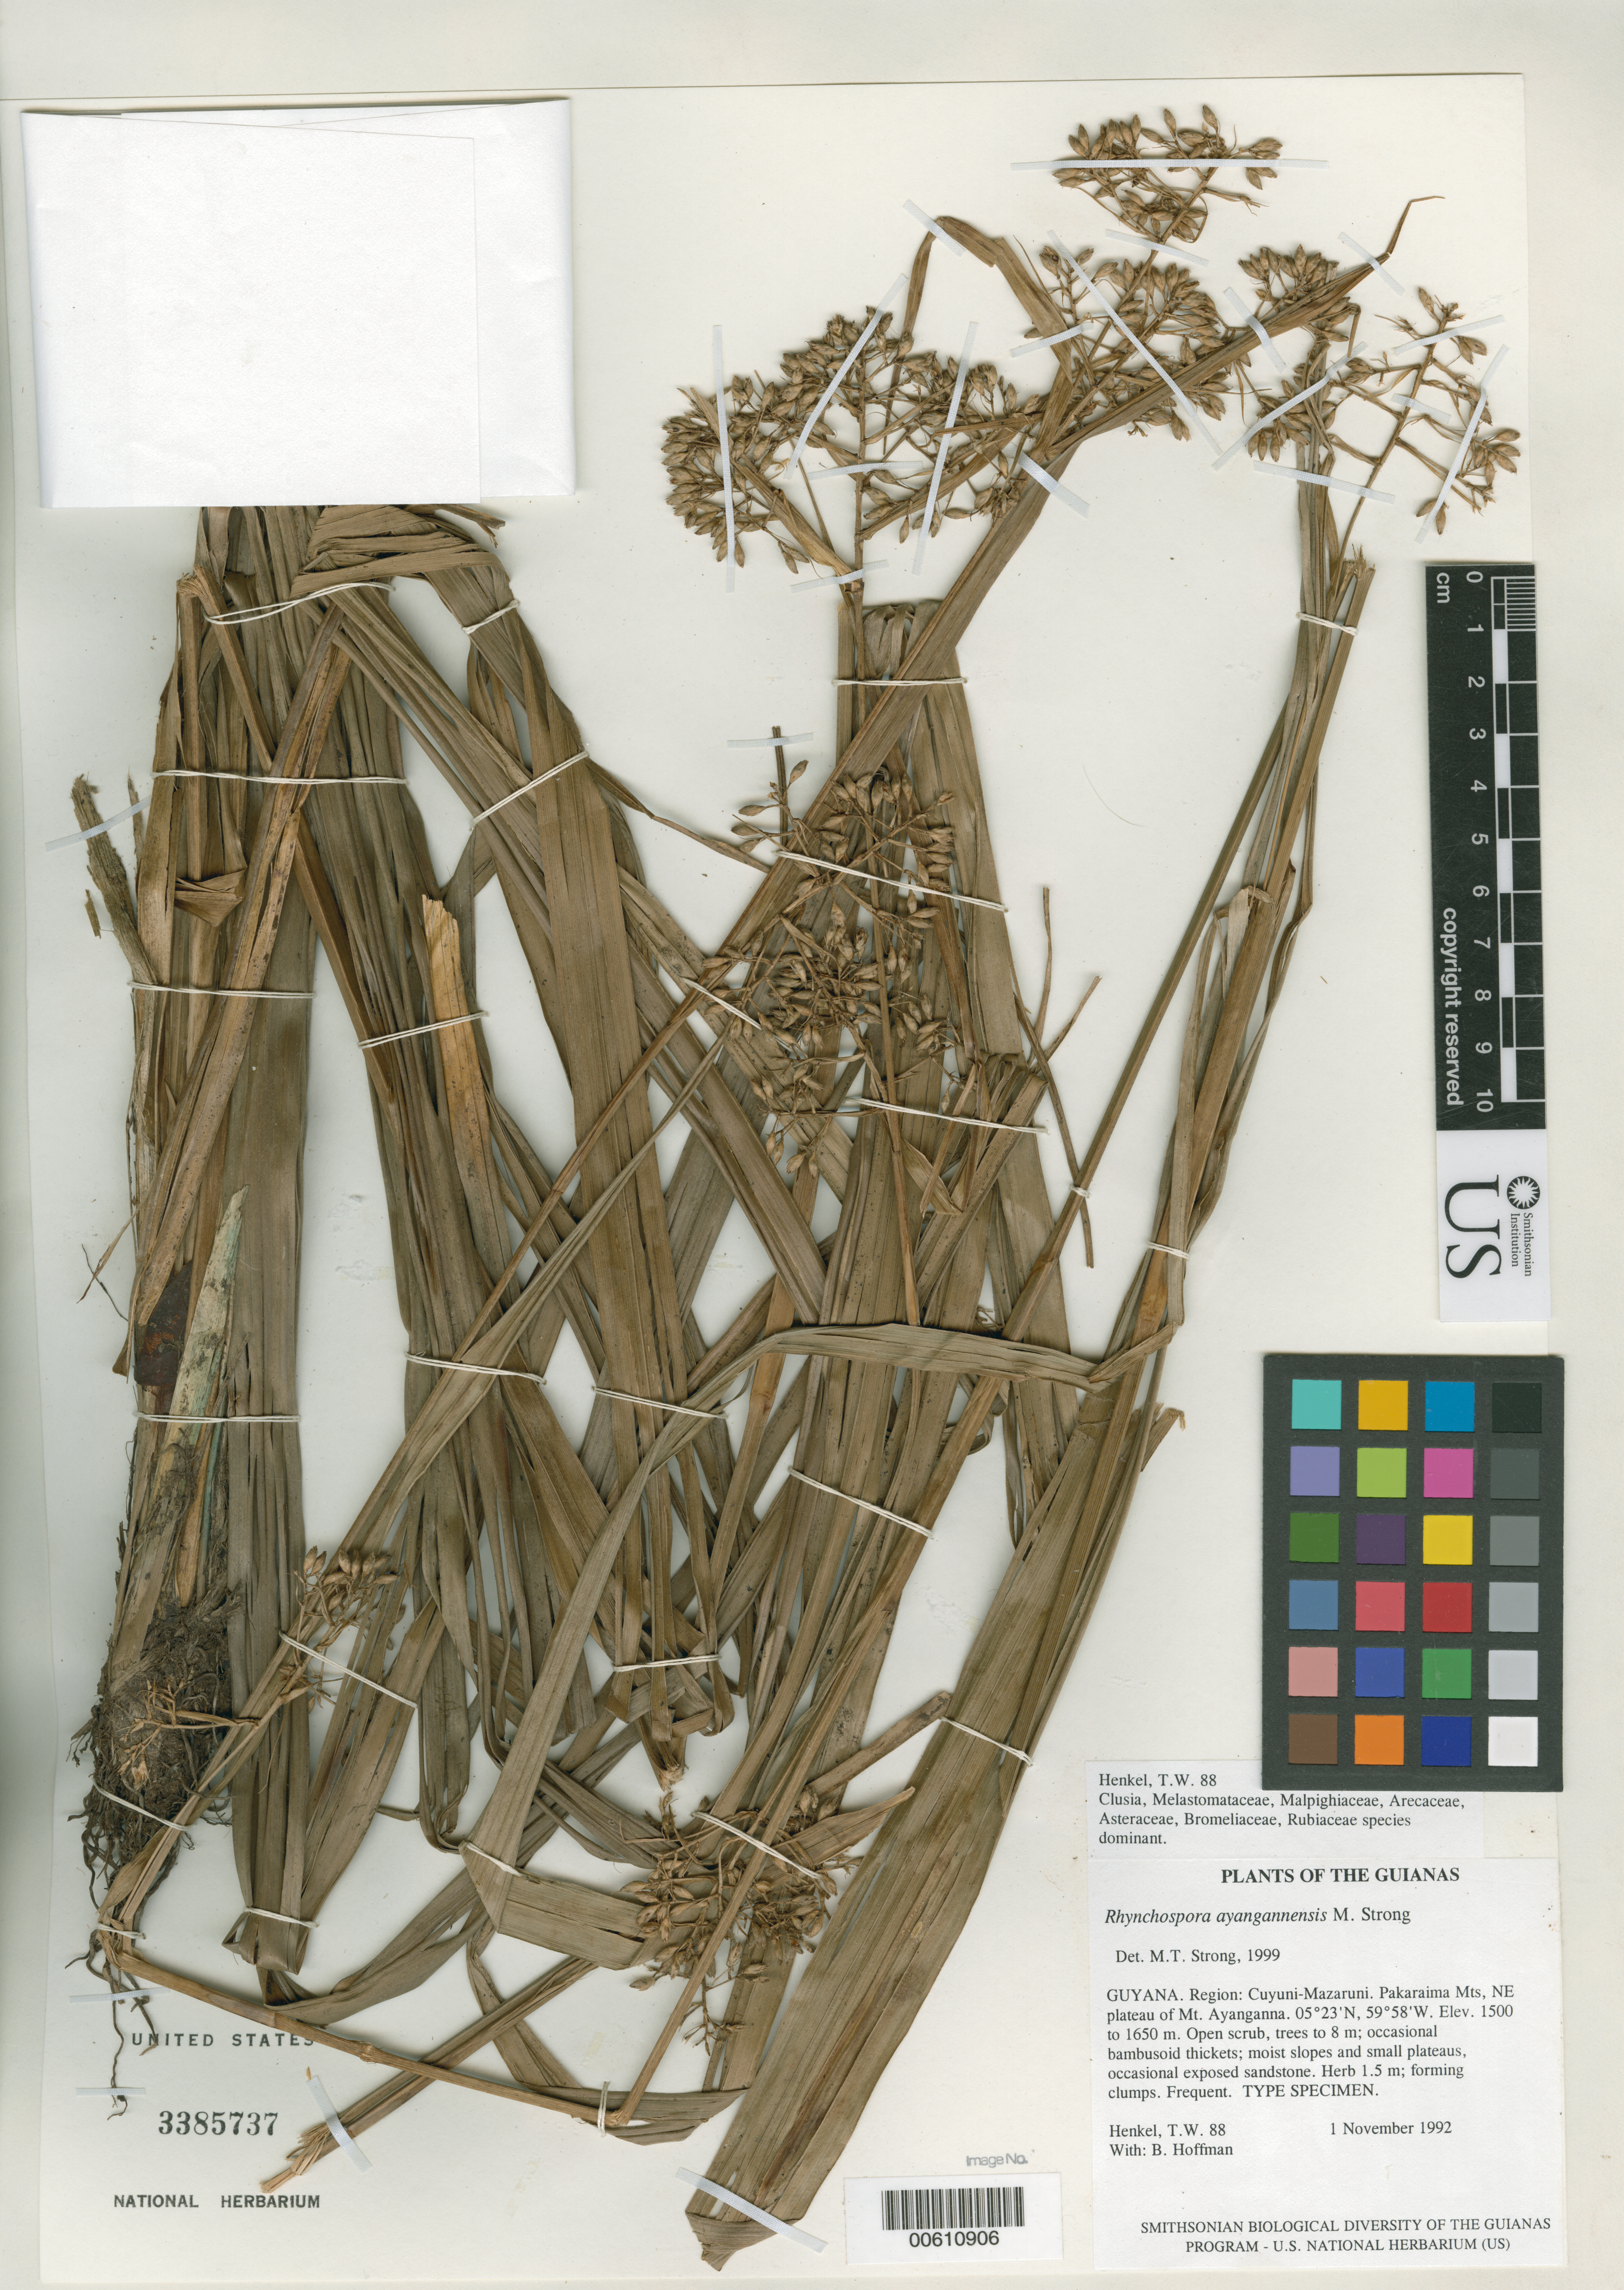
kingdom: Plantae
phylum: Tracheophyta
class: Liliopsida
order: Poales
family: Cyperaceae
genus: Rhynchospora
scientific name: Rhynchospora ayangannensis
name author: M.T. Strong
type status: Isotype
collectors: T. Henkel & B. Hoffman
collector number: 88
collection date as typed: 01 Nov 1992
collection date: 1992-11-01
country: Guyana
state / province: Cuyuni-Mazaruni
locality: Pakaraima Mts. NE plateau of Mt. Ayanganna.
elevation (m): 1500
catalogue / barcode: US 3385737